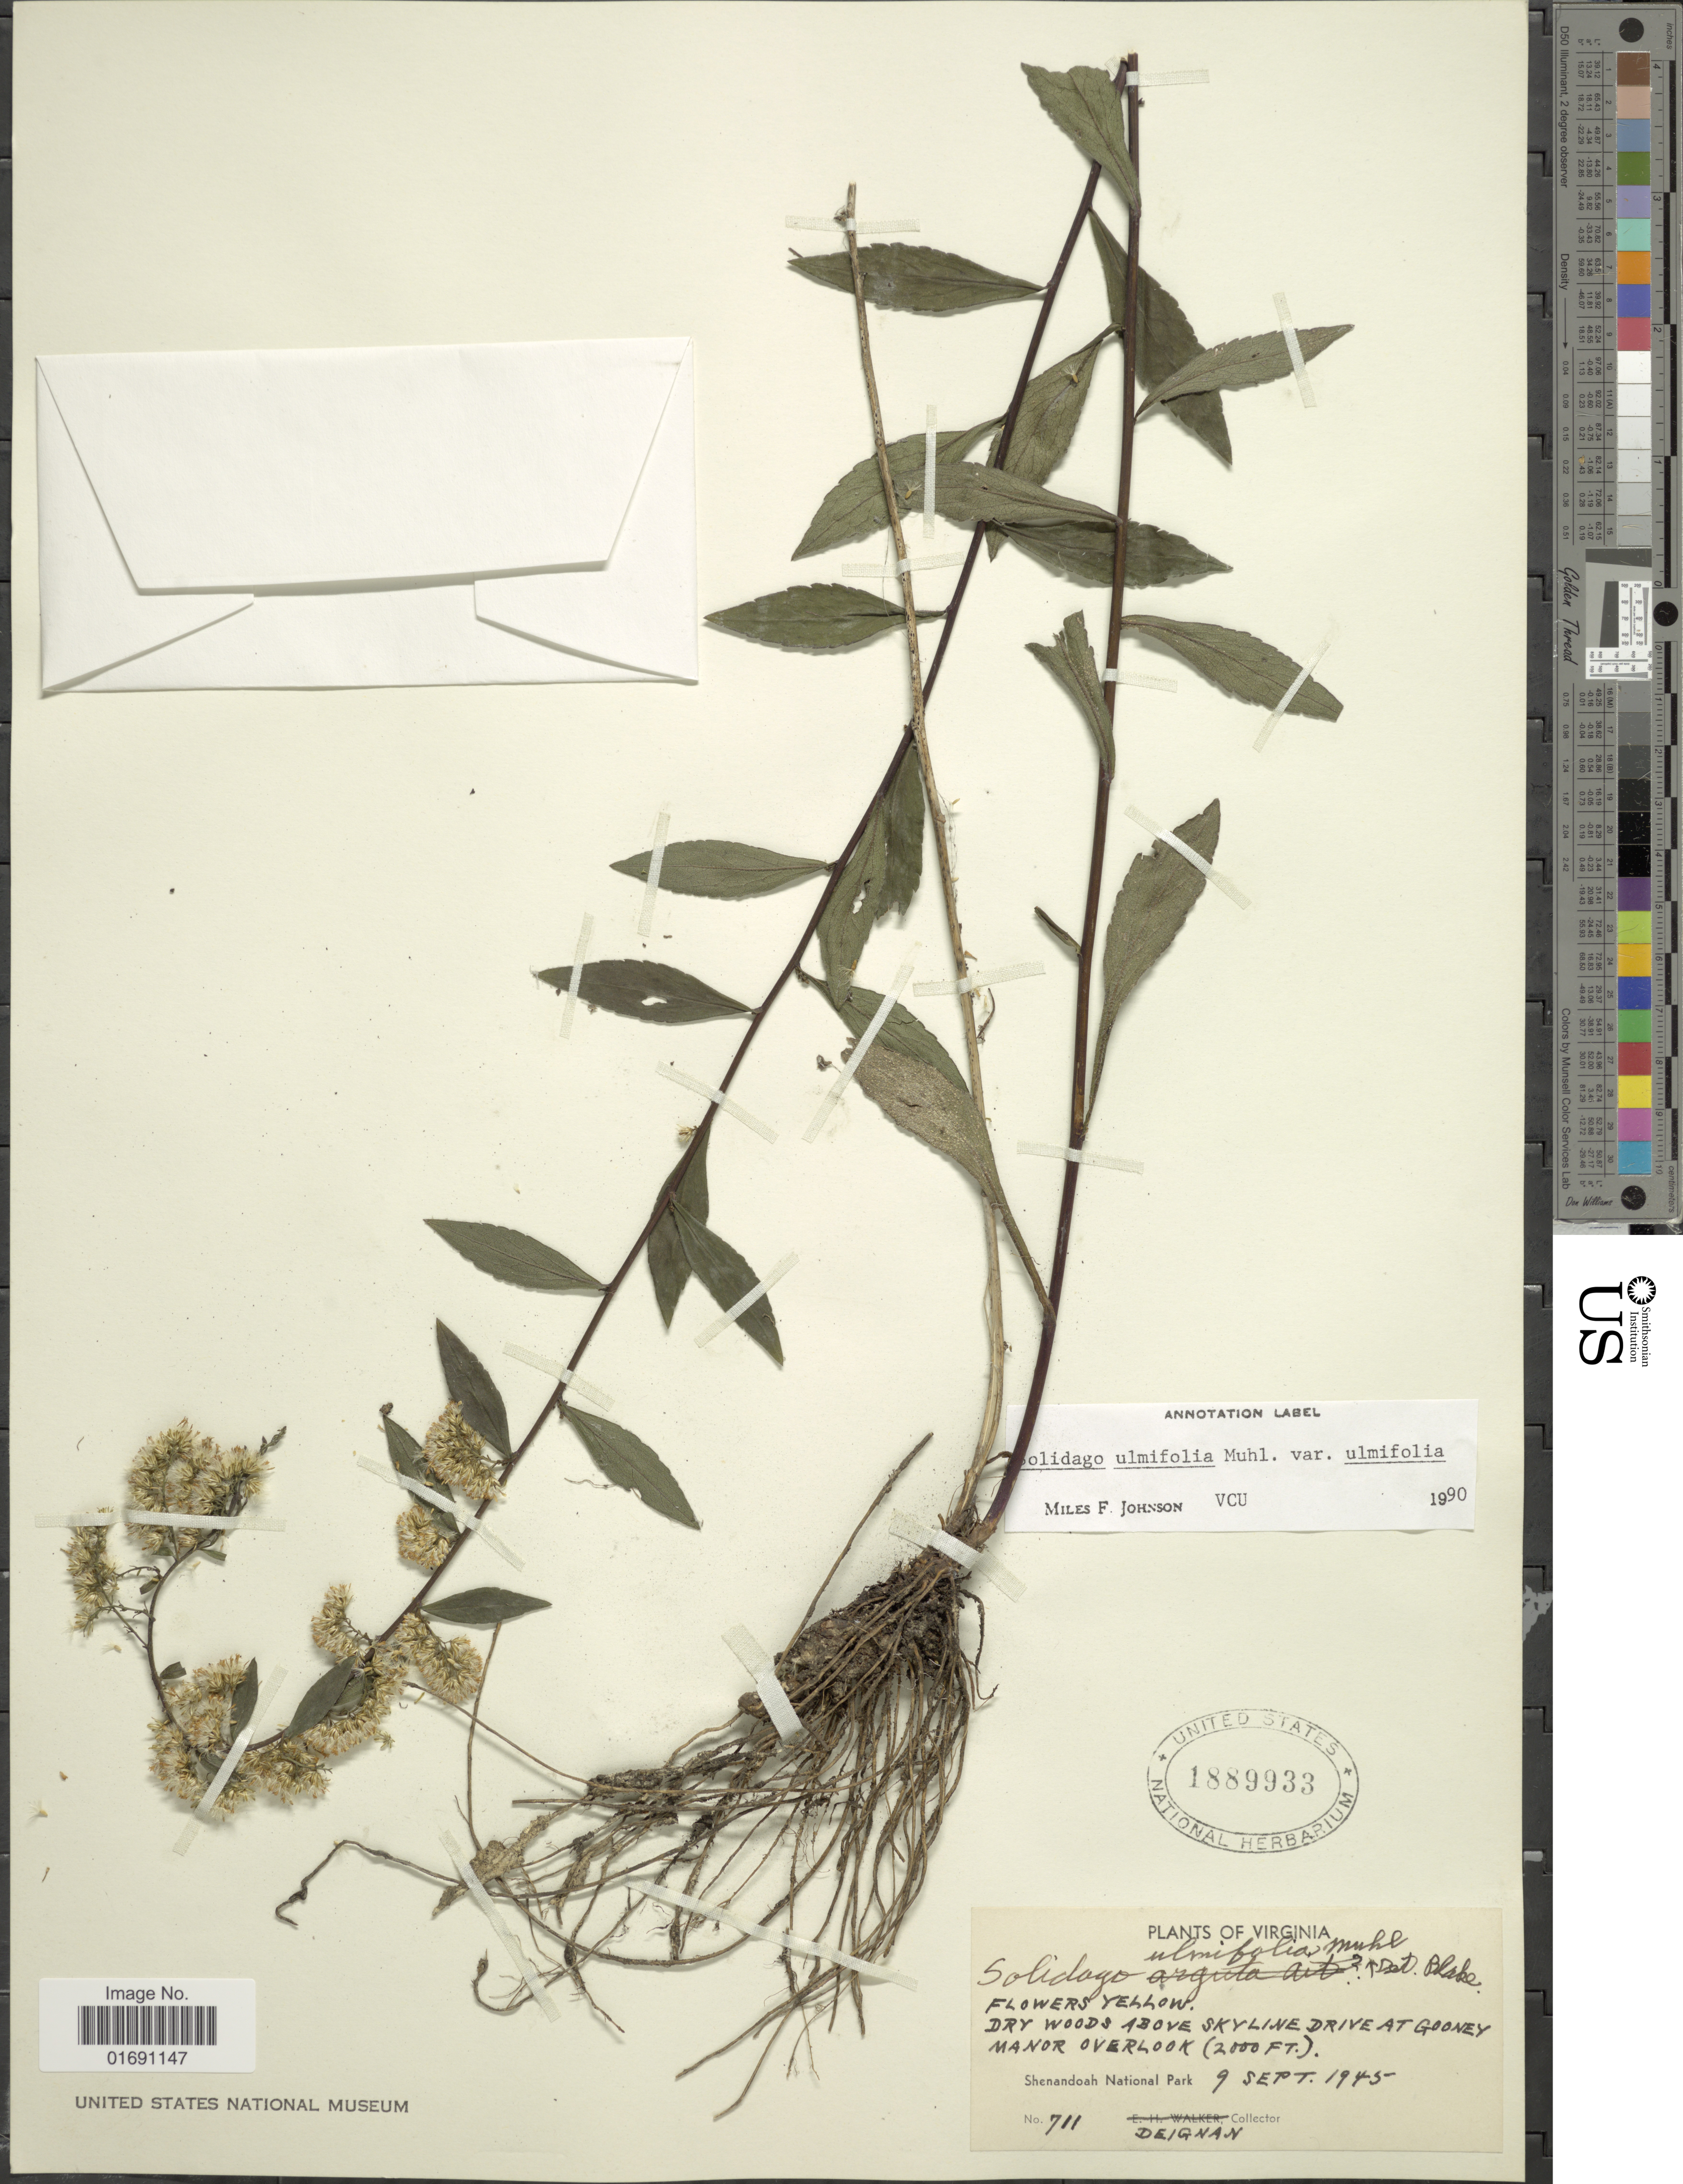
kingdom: Plantae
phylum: Tracheophyta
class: Magnoliopsida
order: Asterales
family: Asteraceae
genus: Solidago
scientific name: Solidago ulmifolia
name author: Muhl. ex Willd.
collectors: -. Deignan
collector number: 711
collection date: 1945-09-09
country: United States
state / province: Virginia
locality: Dry woods above Skyline Drive at Gooney Manor Overlook, Shenandoah National Park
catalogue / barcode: US 1889933